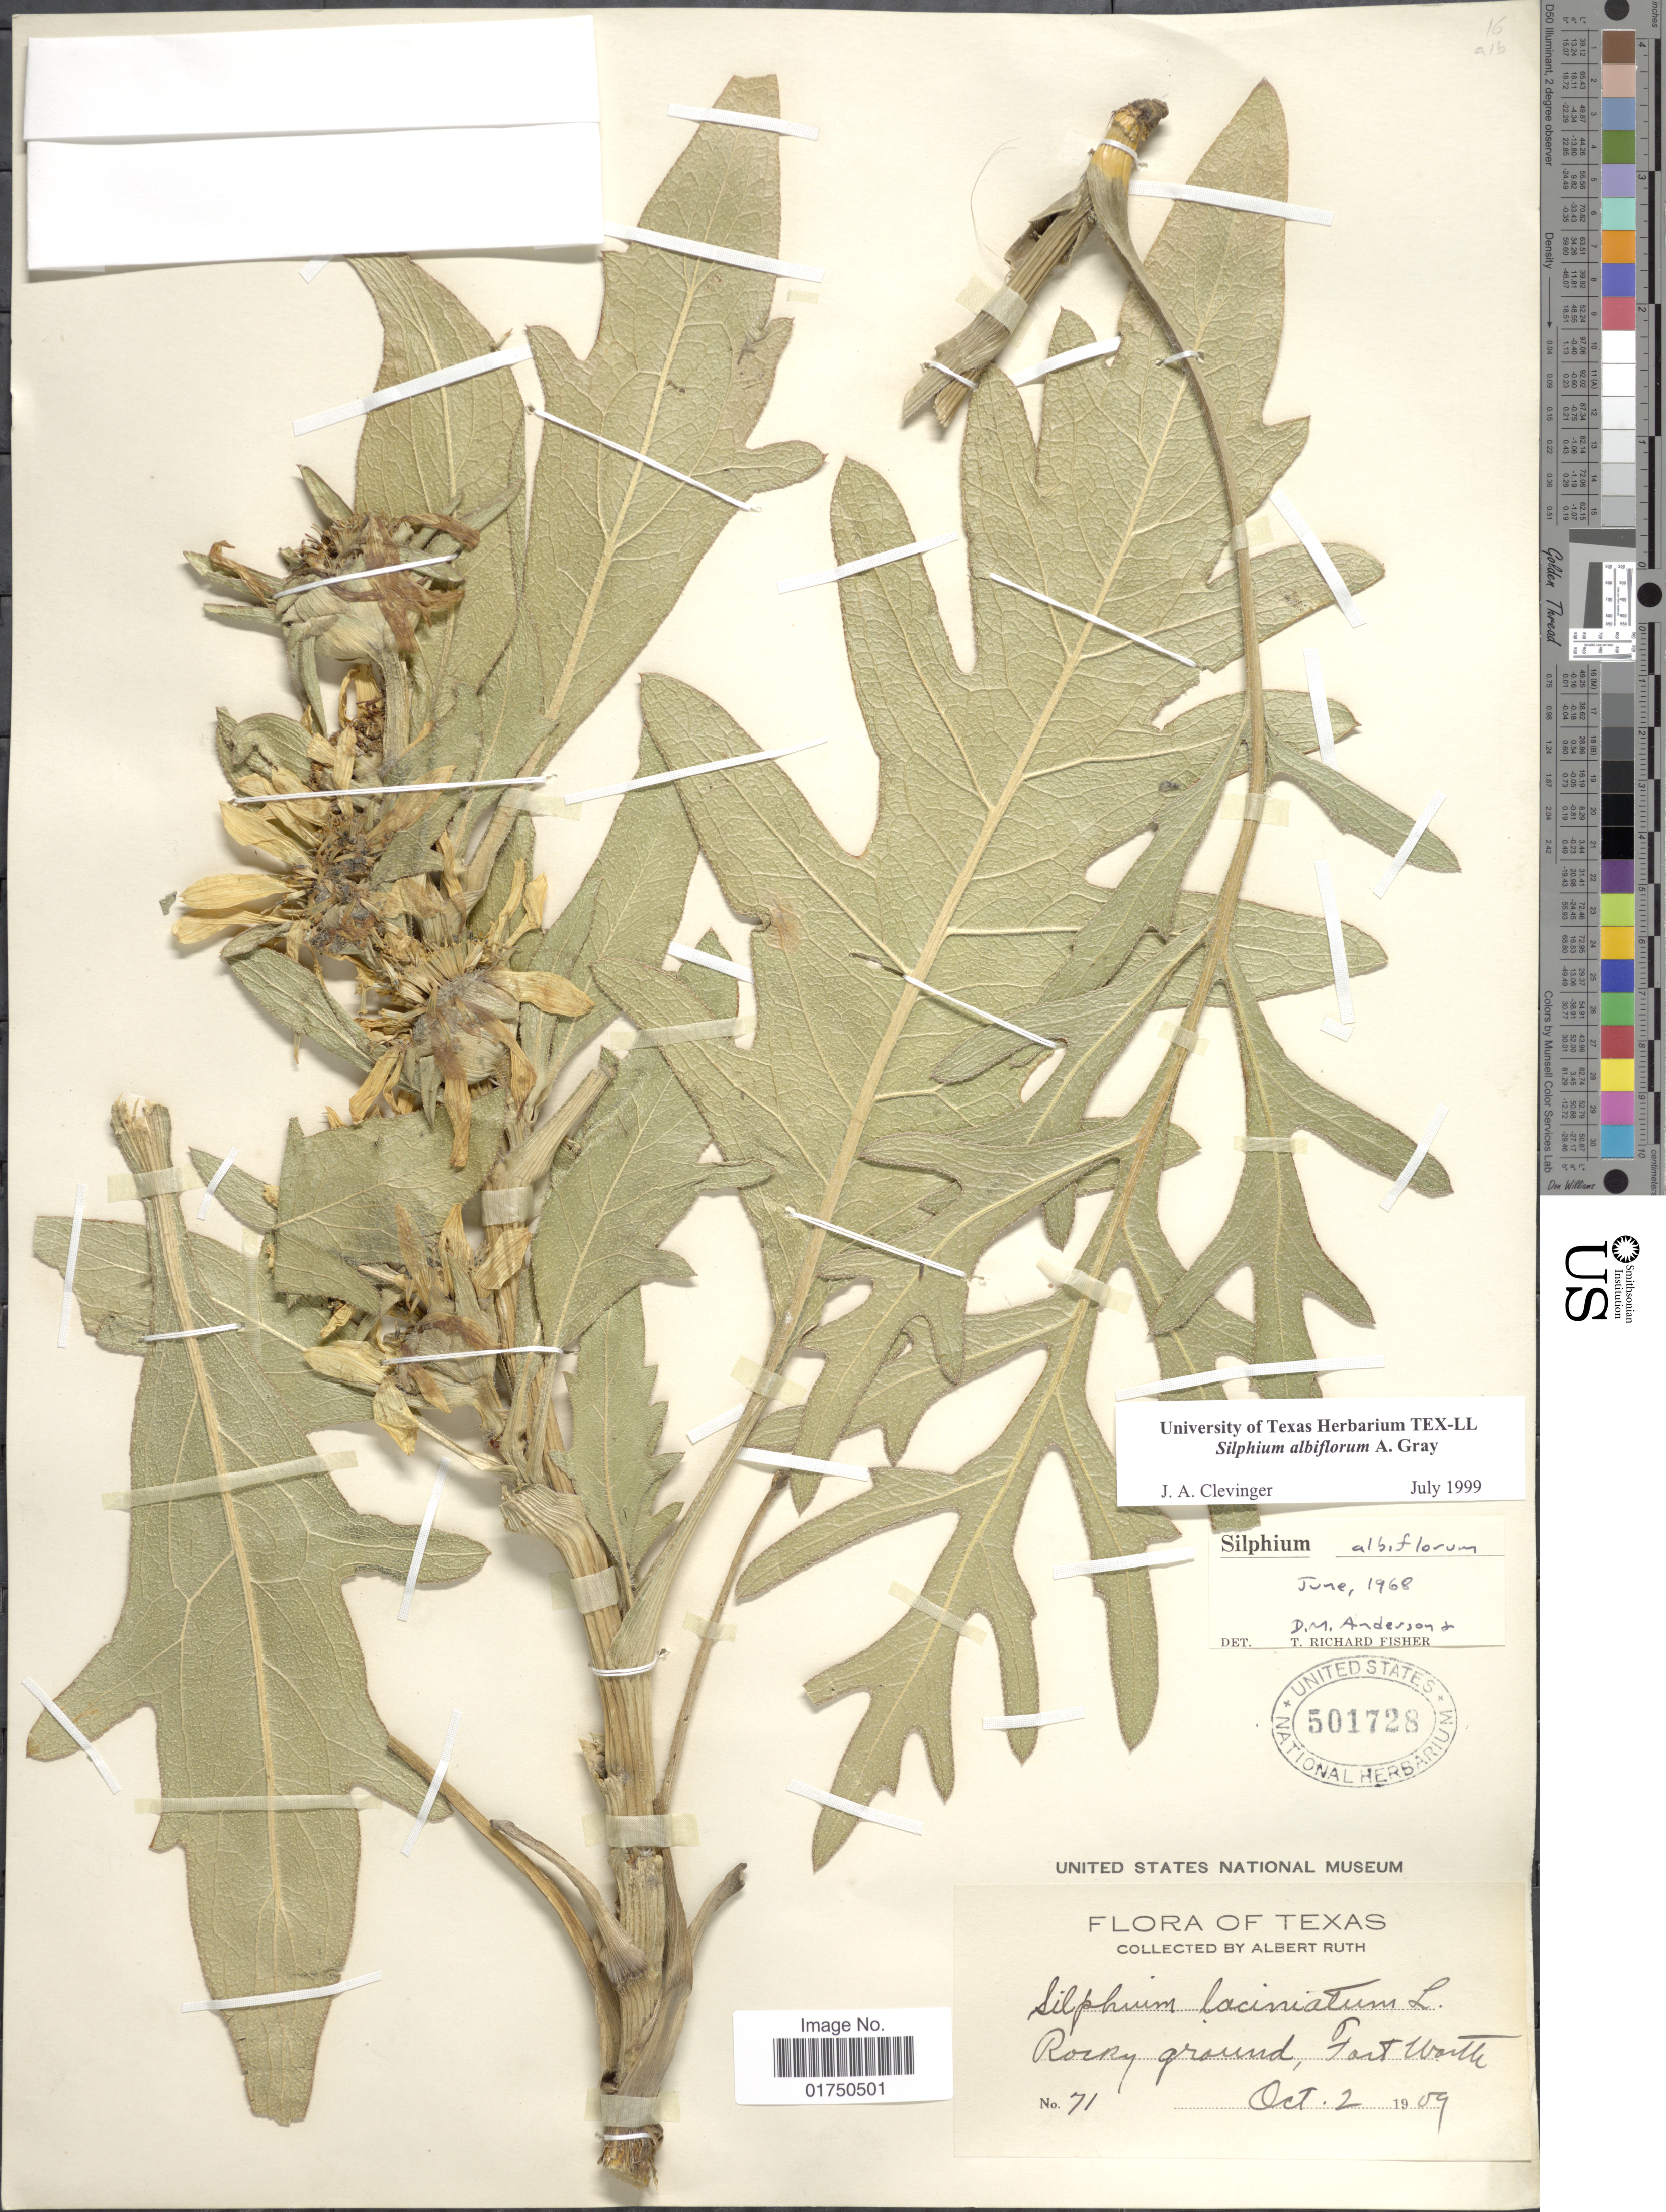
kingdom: Plantae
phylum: Tracheophyta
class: Magnoliopsida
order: Asterales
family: Asteraceae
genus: Silphium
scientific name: Silphium albiflorum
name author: A. Gray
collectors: A. Ruth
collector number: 71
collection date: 1909-10-02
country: United States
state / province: Texas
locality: Rocky ground, Fort Worth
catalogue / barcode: US 501728